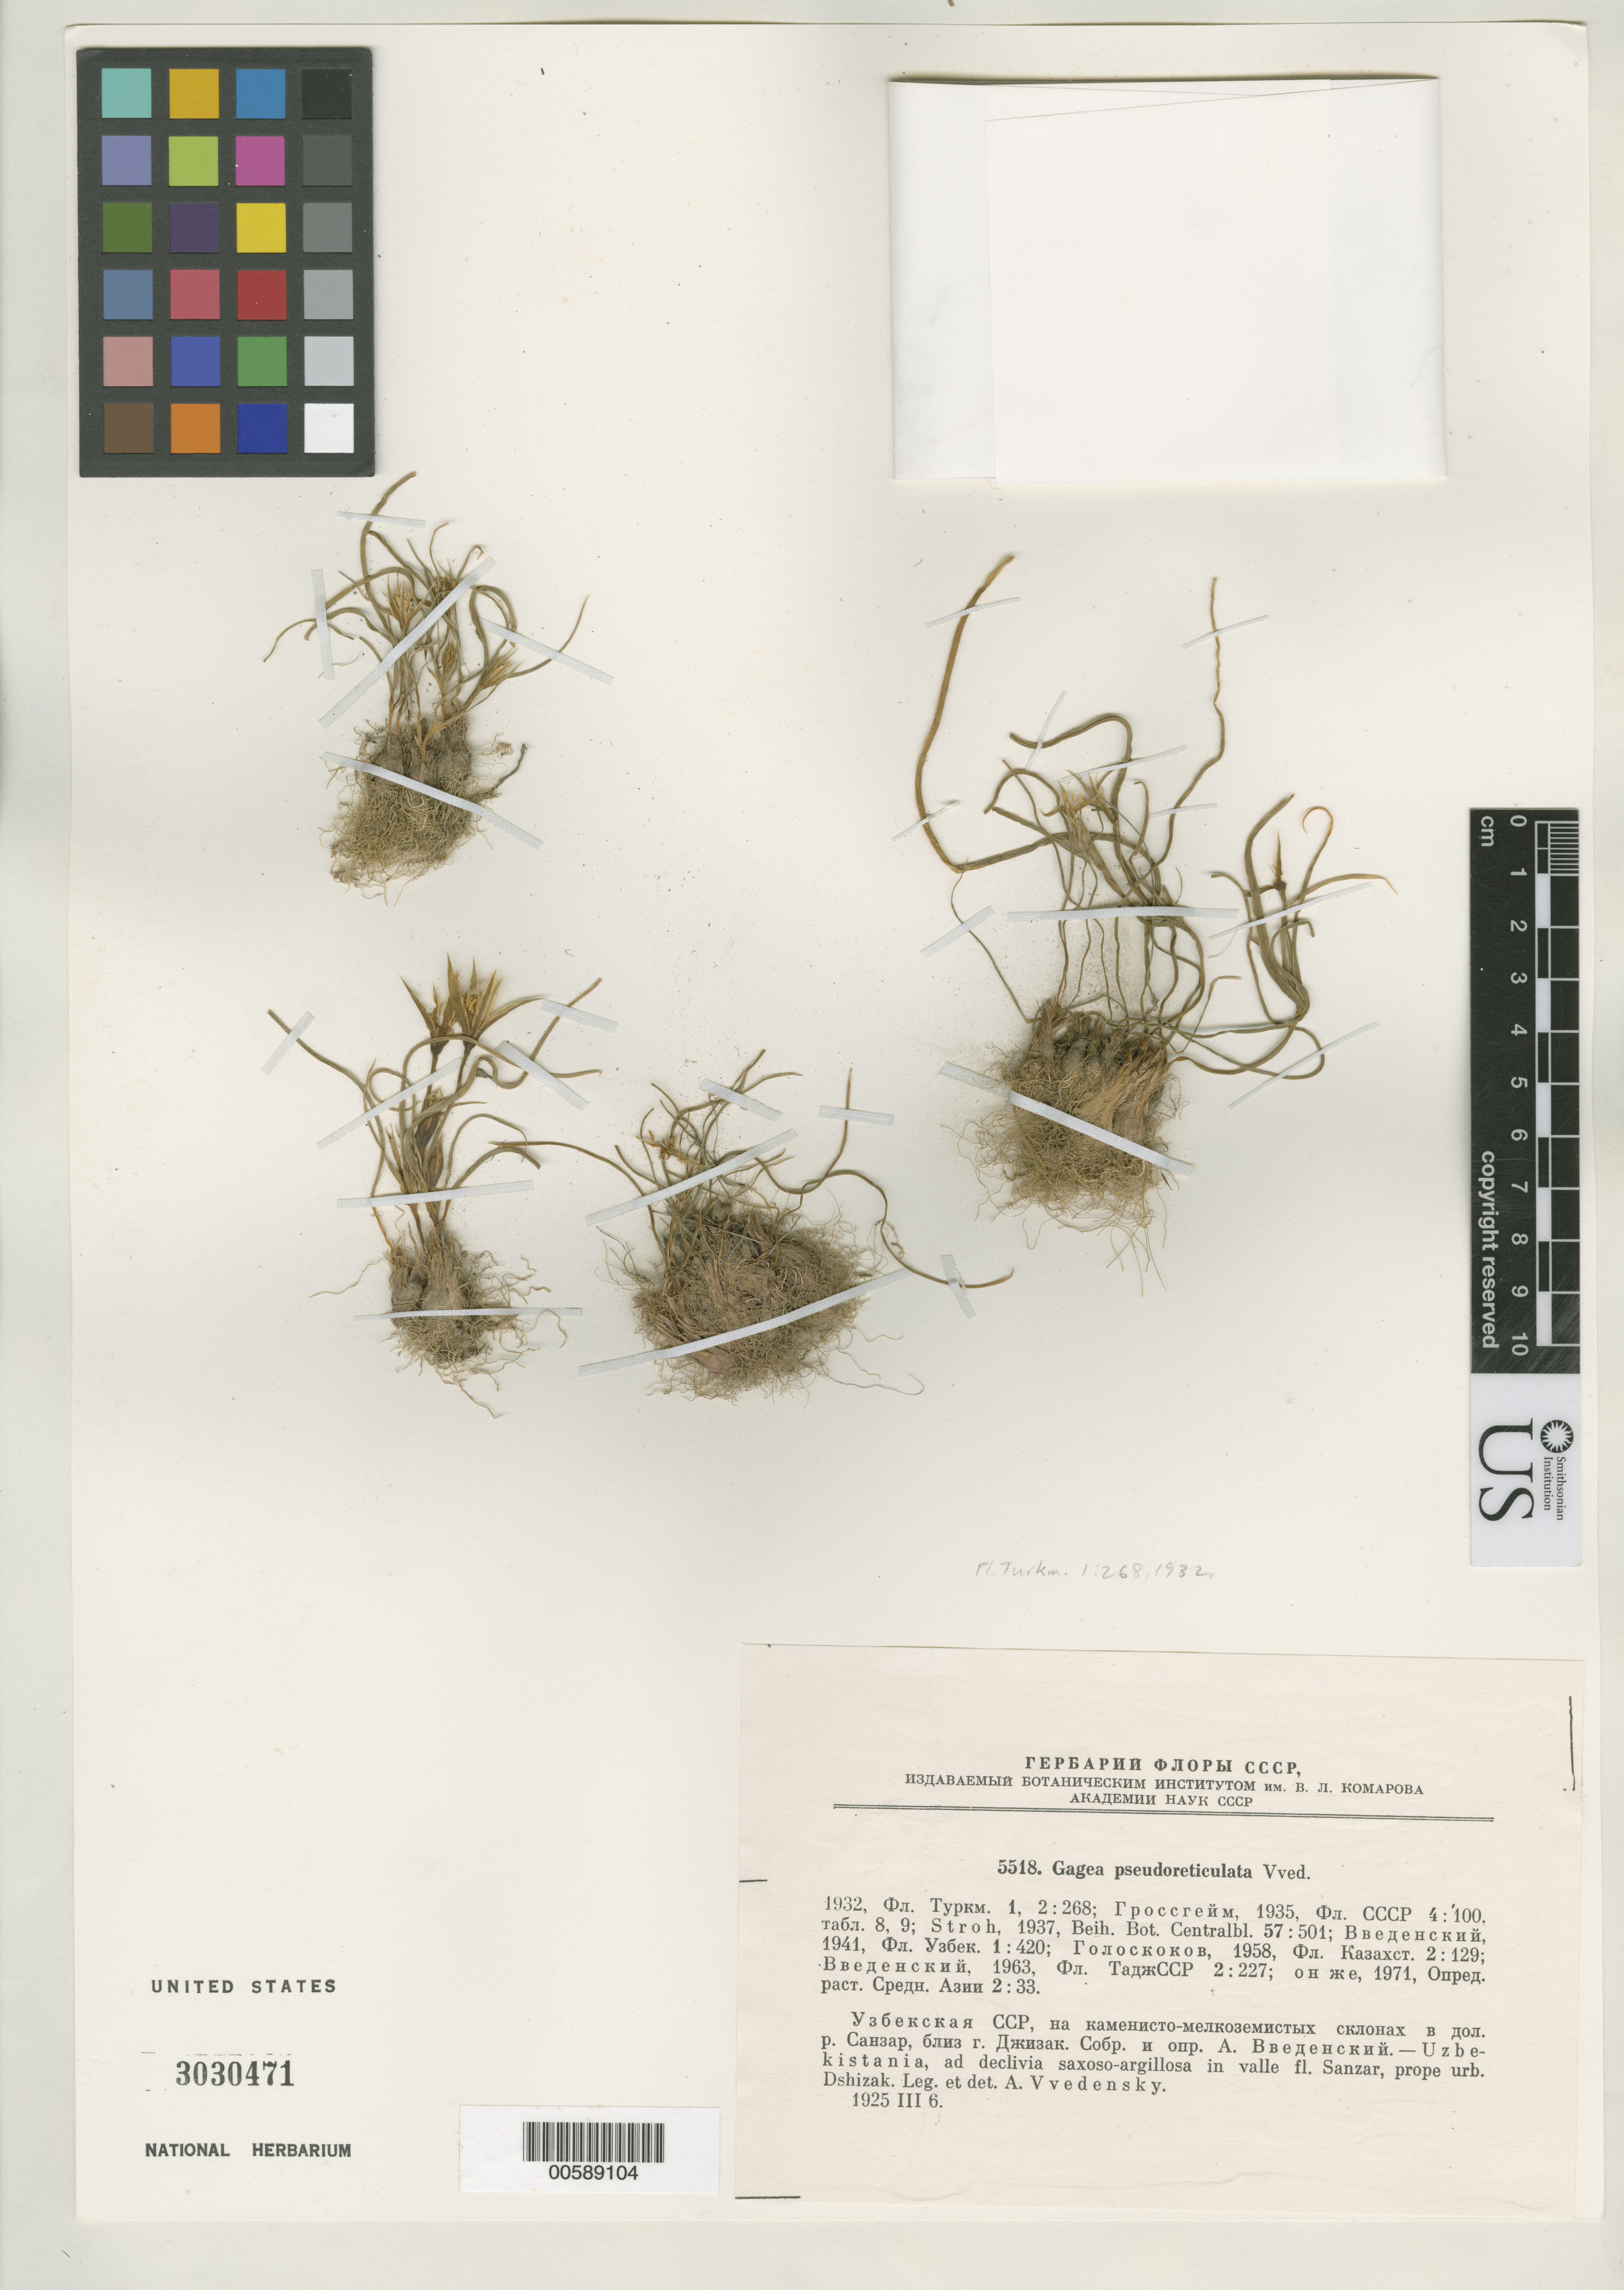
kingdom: Plantae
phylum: Tracheophyta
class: Liliopsida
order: Liliales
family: Liliaceae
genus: Gagea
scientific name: Gagea pseudoreticulata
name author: Vved.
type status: Type Collection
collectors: A. Vvedensky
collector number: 5518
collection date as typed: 06 Mar 1925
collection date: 1925-03-06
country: Uzbekistan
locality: Ad declivia saxosa-argillosa in valle fl. Sanzar, prope urb. Dshizak.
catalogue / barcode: US 3030471